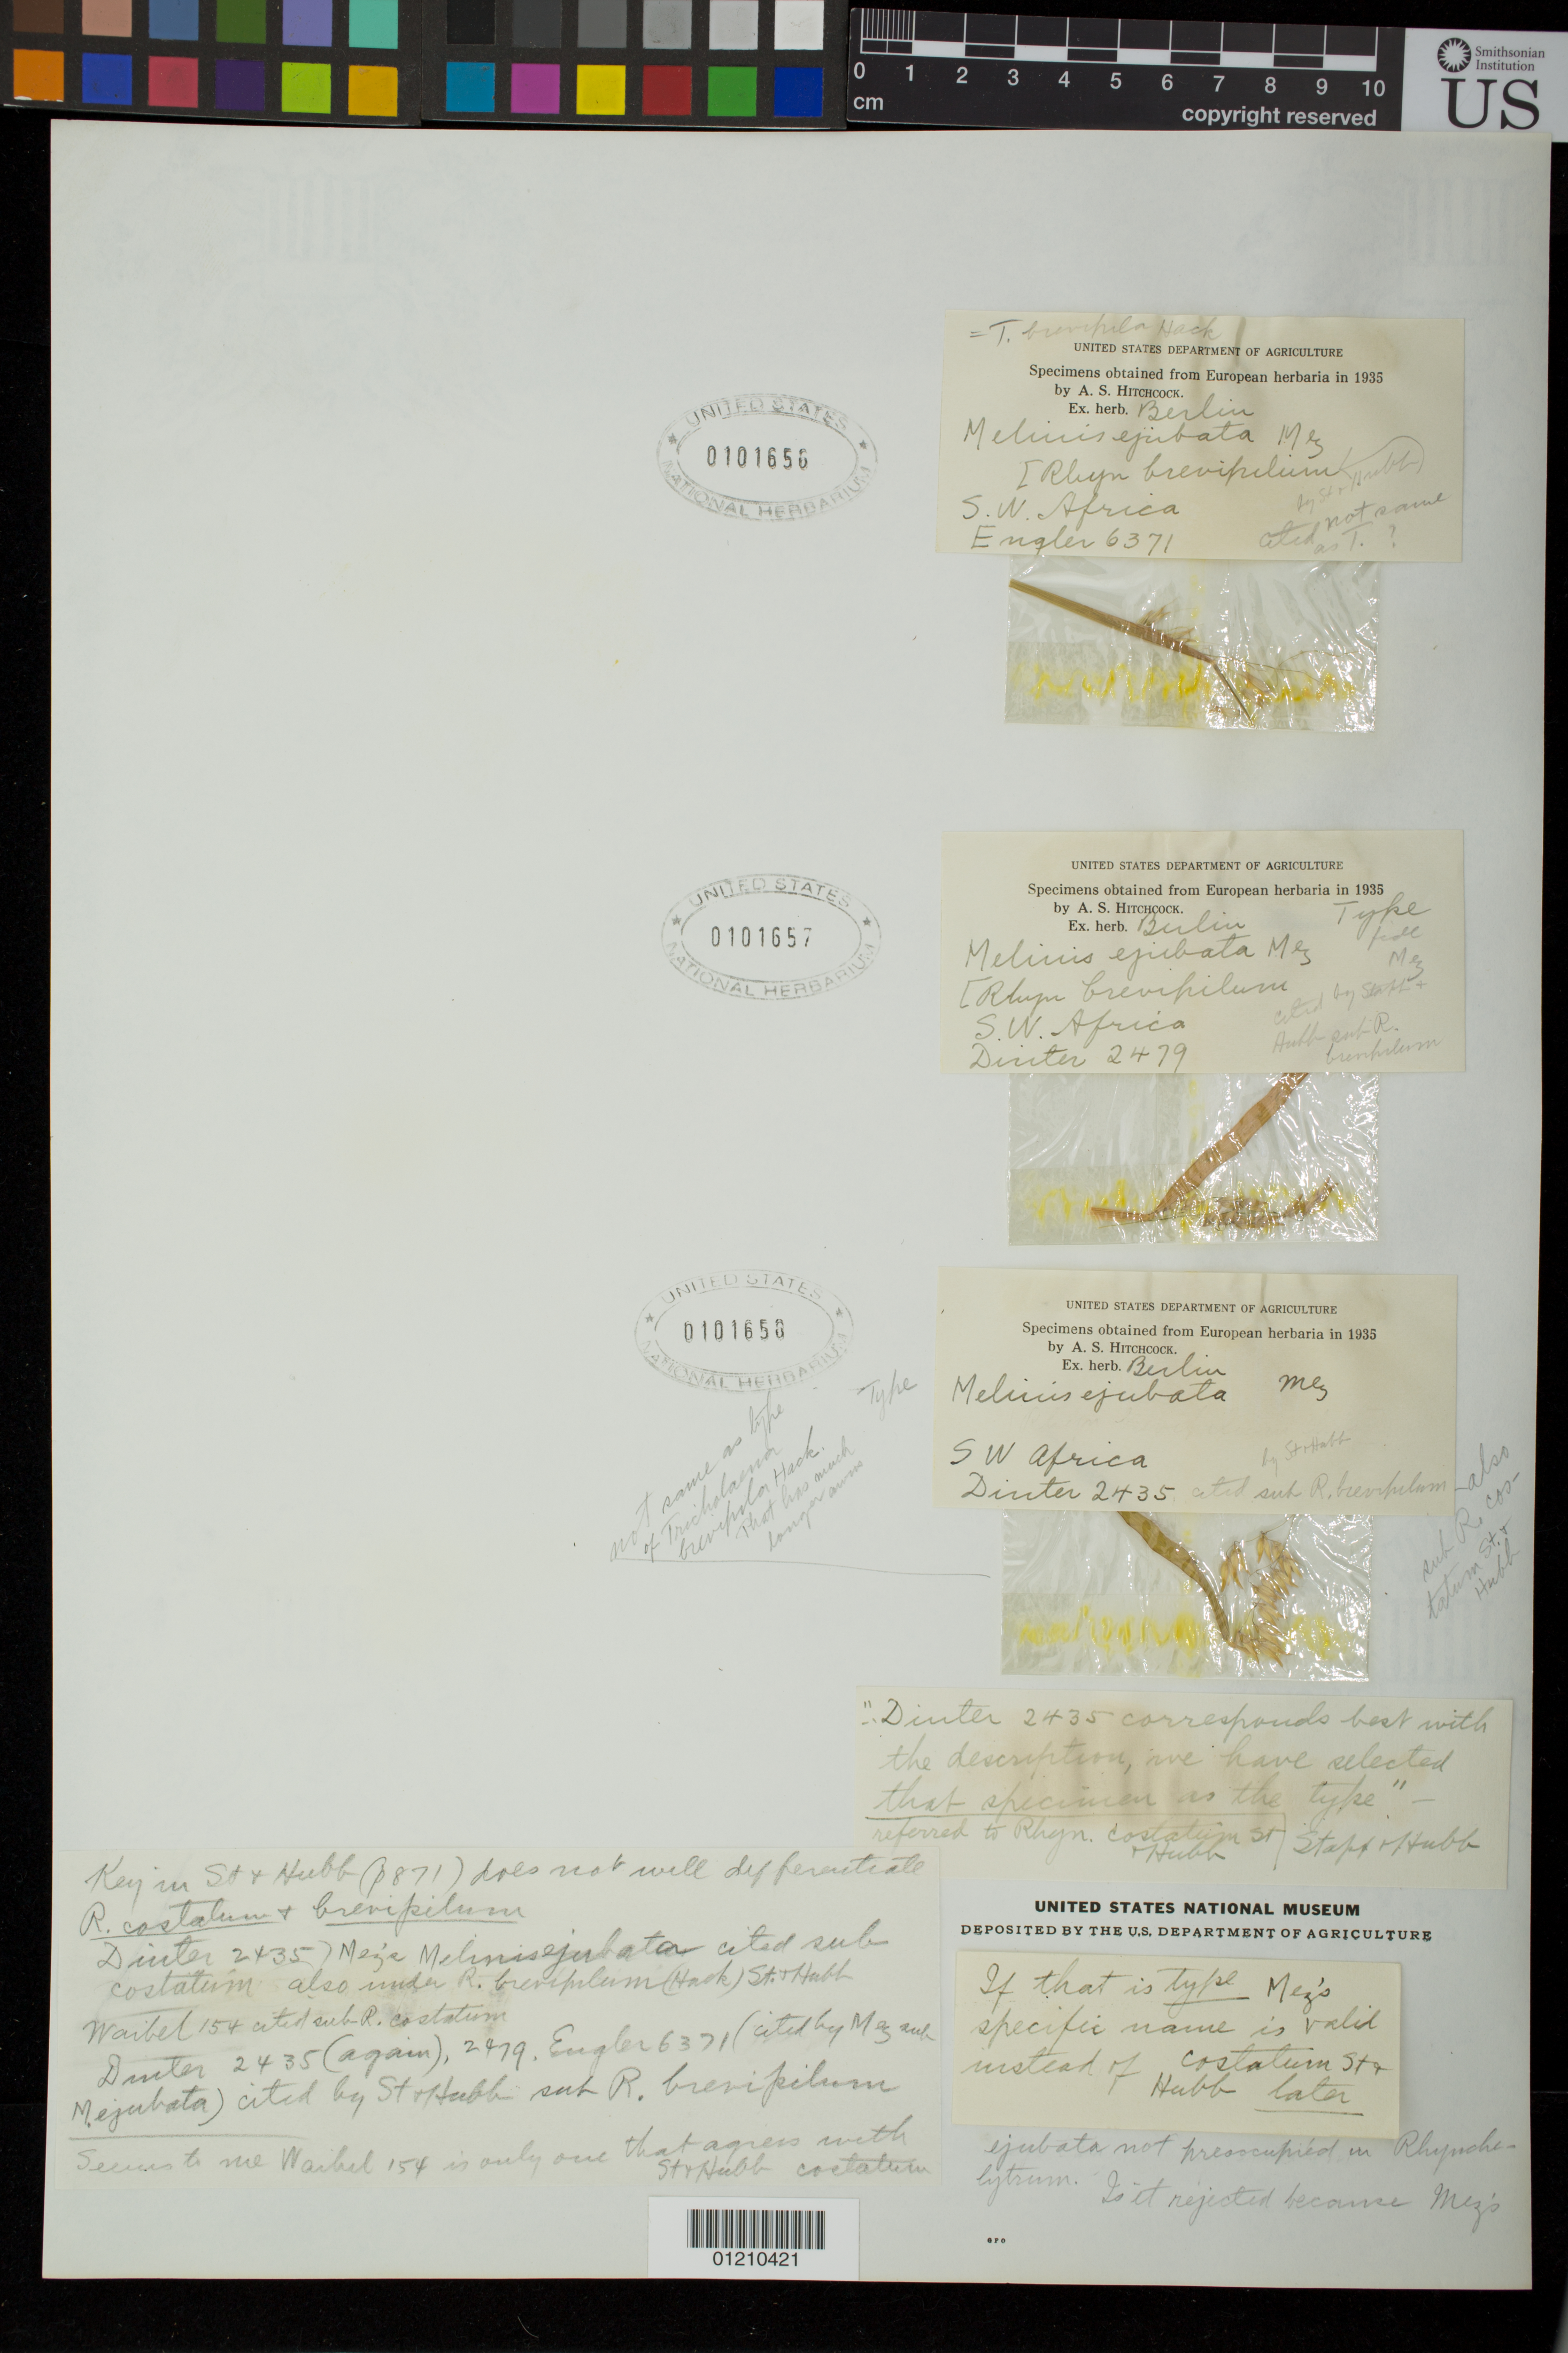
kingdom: Plantae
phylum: Tracheophyta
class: Liliopsida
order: Poales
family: Poaceae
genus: Melinis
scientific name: Melinis ejubata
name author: Mez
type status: Syntype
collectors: M. Dinter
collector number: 2435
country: Namibia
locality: South West Africa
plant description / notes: Fragmentary material of type specimen ex herb.Berlin.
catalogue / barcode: US 101658